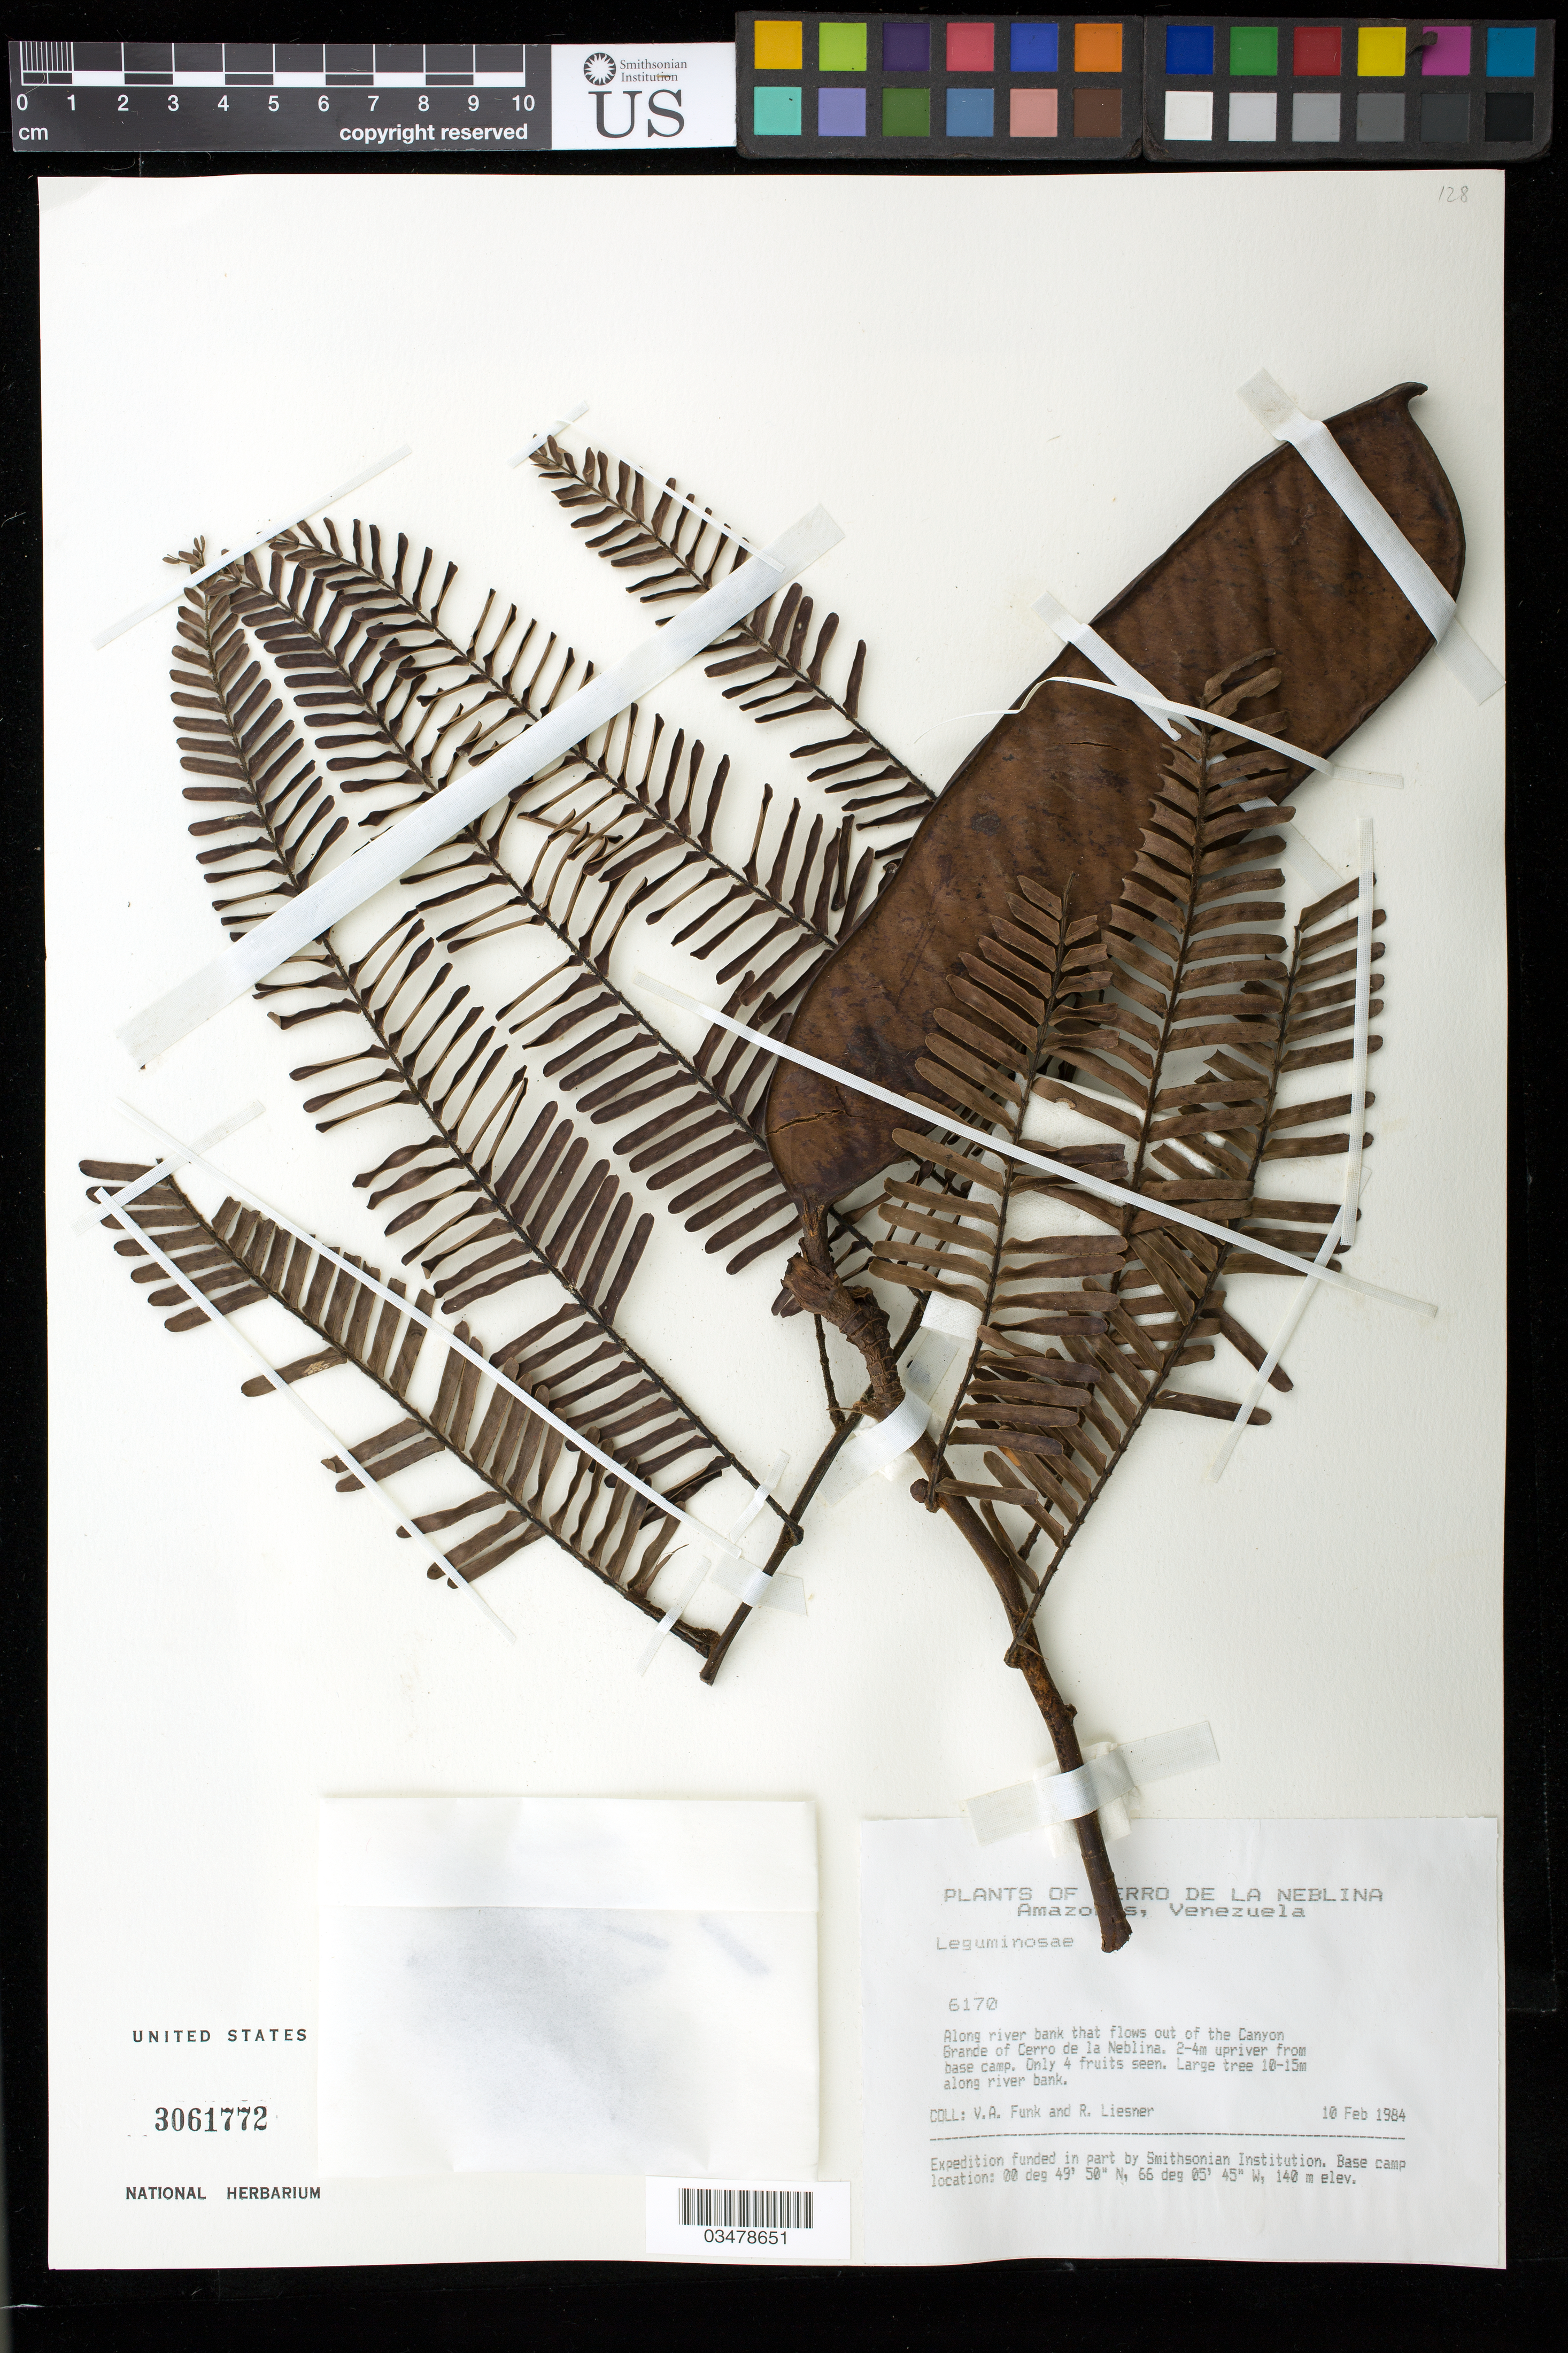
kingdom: Plantae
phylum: Tracheophyta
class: Magnoliopsida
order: Fabales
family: Fabaceae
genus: Paloue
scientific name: Paloue princeps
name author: (R.H. Schomb. ex Benth.) Redden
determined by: Strong, Mark T., (BOT), Smithsonian Institution - National Museum of Natural History (UNITED STATES)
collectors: V. Funk & R. L. Liesner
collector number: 6170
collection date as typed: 10 Feb 1984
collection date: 1984-02-10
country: Venezuela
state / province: Amazonas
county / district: Río Negro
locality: Canyon Grande, Cerro de la Neblina, 2-4 km upriver from base camp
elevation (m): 140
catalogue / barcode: US 3061772